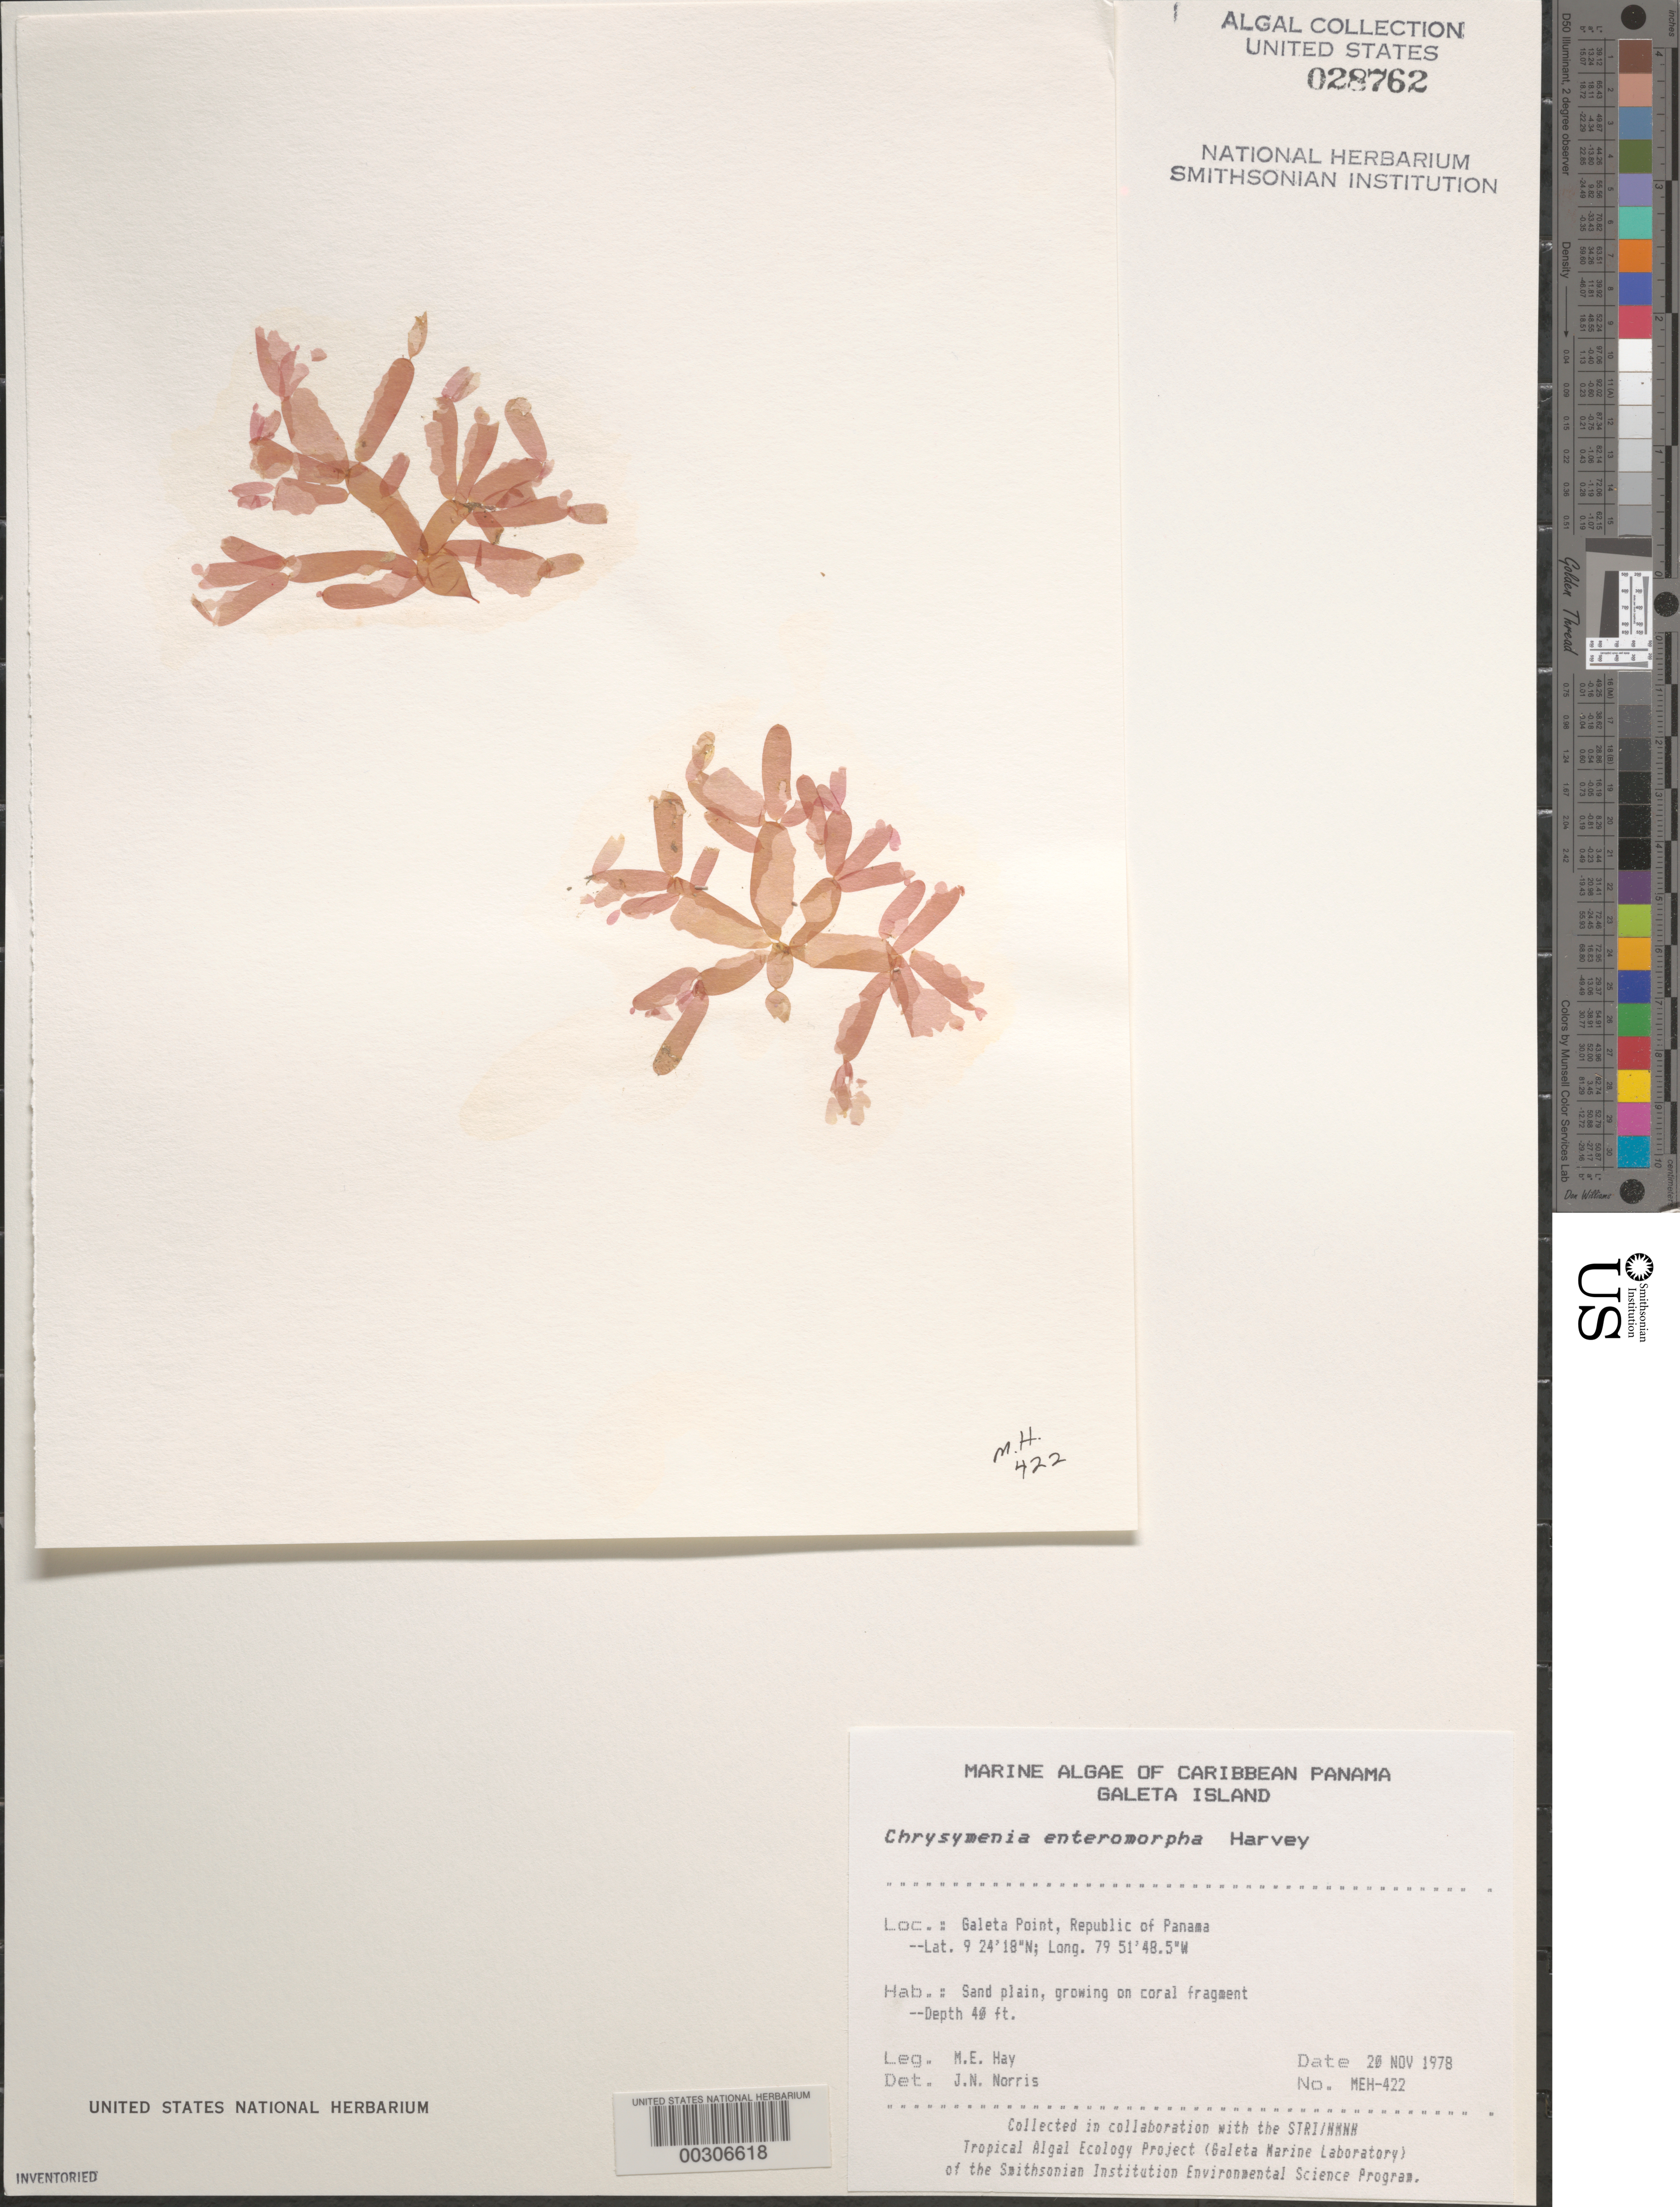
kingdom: Plantae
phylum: Rhodophyta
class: Florideophyceae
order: Rhodymeniales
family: Rhodymeniaceae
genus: Botryocladia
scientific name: Botryocladia enteromorpha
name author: (Harv.) W.E. Schmidt et al. in W.E. Schmidt et al.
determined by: Algae name updating Project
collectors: M. E. Hay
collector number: MEH-422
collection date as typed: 20 Nov 1978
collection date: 1978-11-20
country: Panama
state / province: Colón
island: Galeta Island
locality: Galeta Point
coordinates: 9 24' 18" N, 79 51' 48.5" W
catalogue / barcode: US 28762